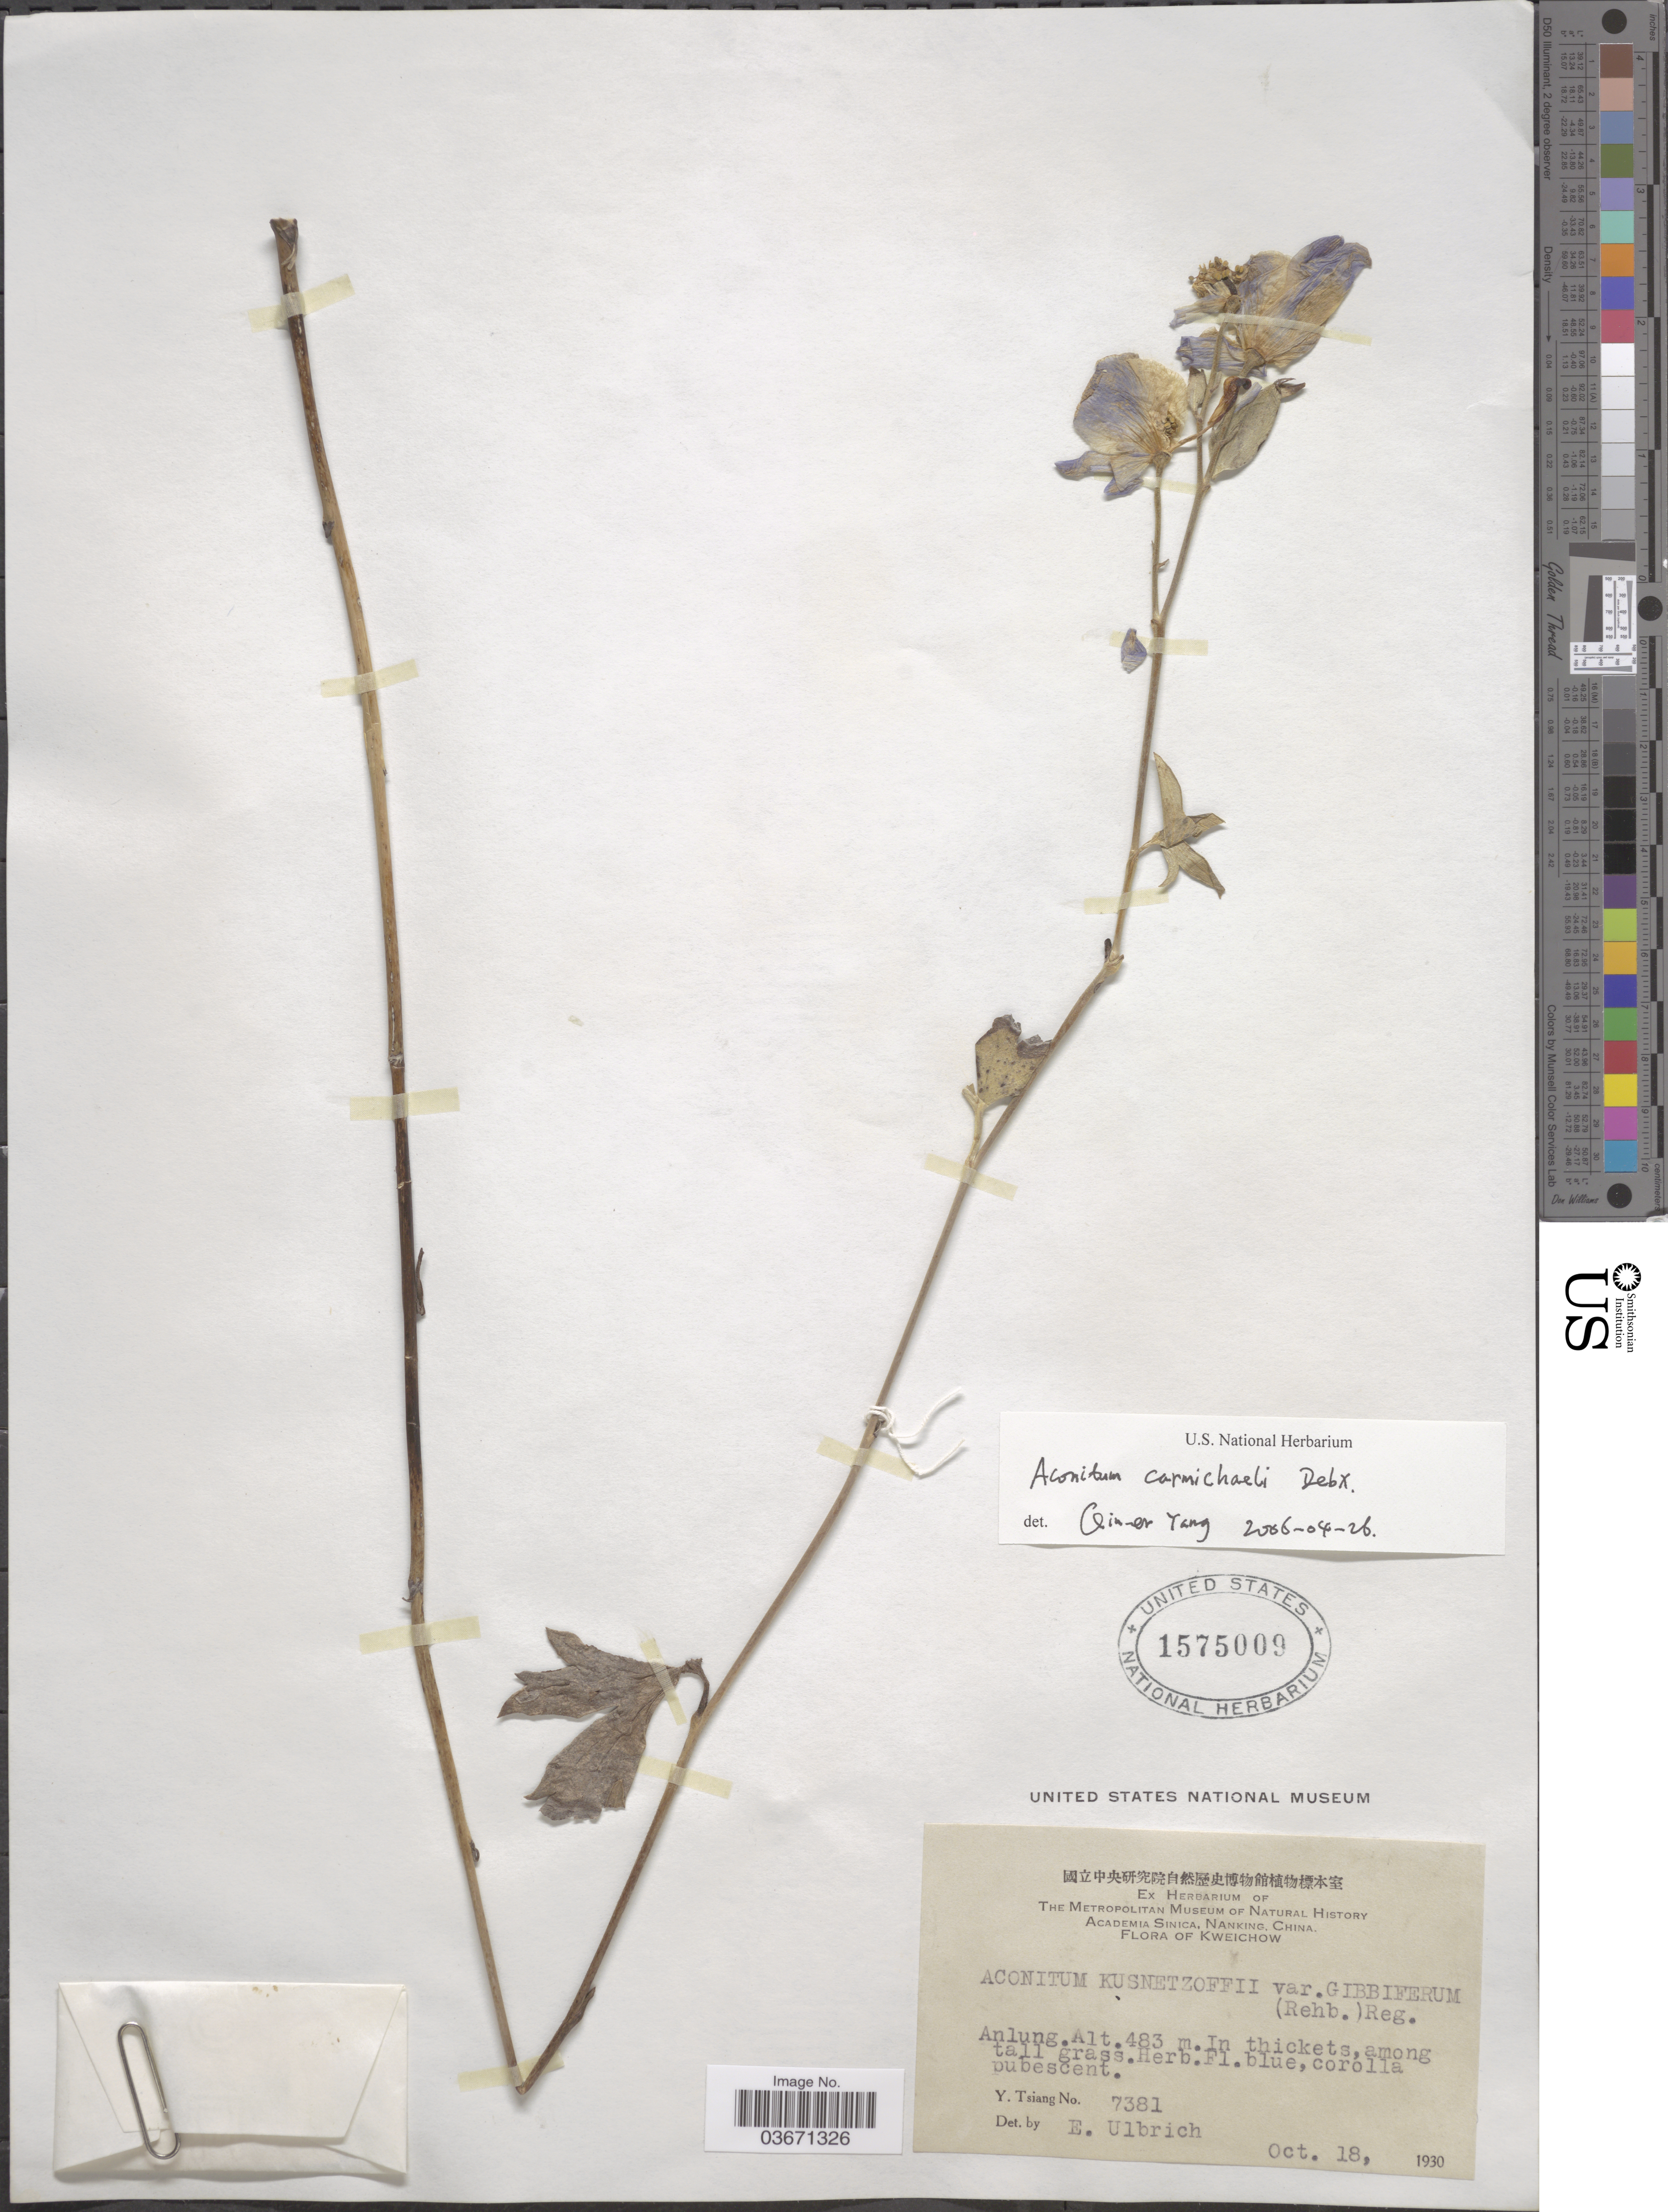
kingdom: Plantae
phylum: Tracheophyta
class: Magnoliopsida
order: Ranunculales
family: Ranunculaceae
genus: Aconitum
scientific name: Aconitum carmichaelii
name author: Debeaux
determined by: Yang, Q. E.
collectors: Y. Tsiang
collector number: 7381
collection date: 1930-10-18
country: China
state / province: Guizhou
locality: Kweichow. Anlung.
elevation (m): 483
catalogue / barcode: US 1575009